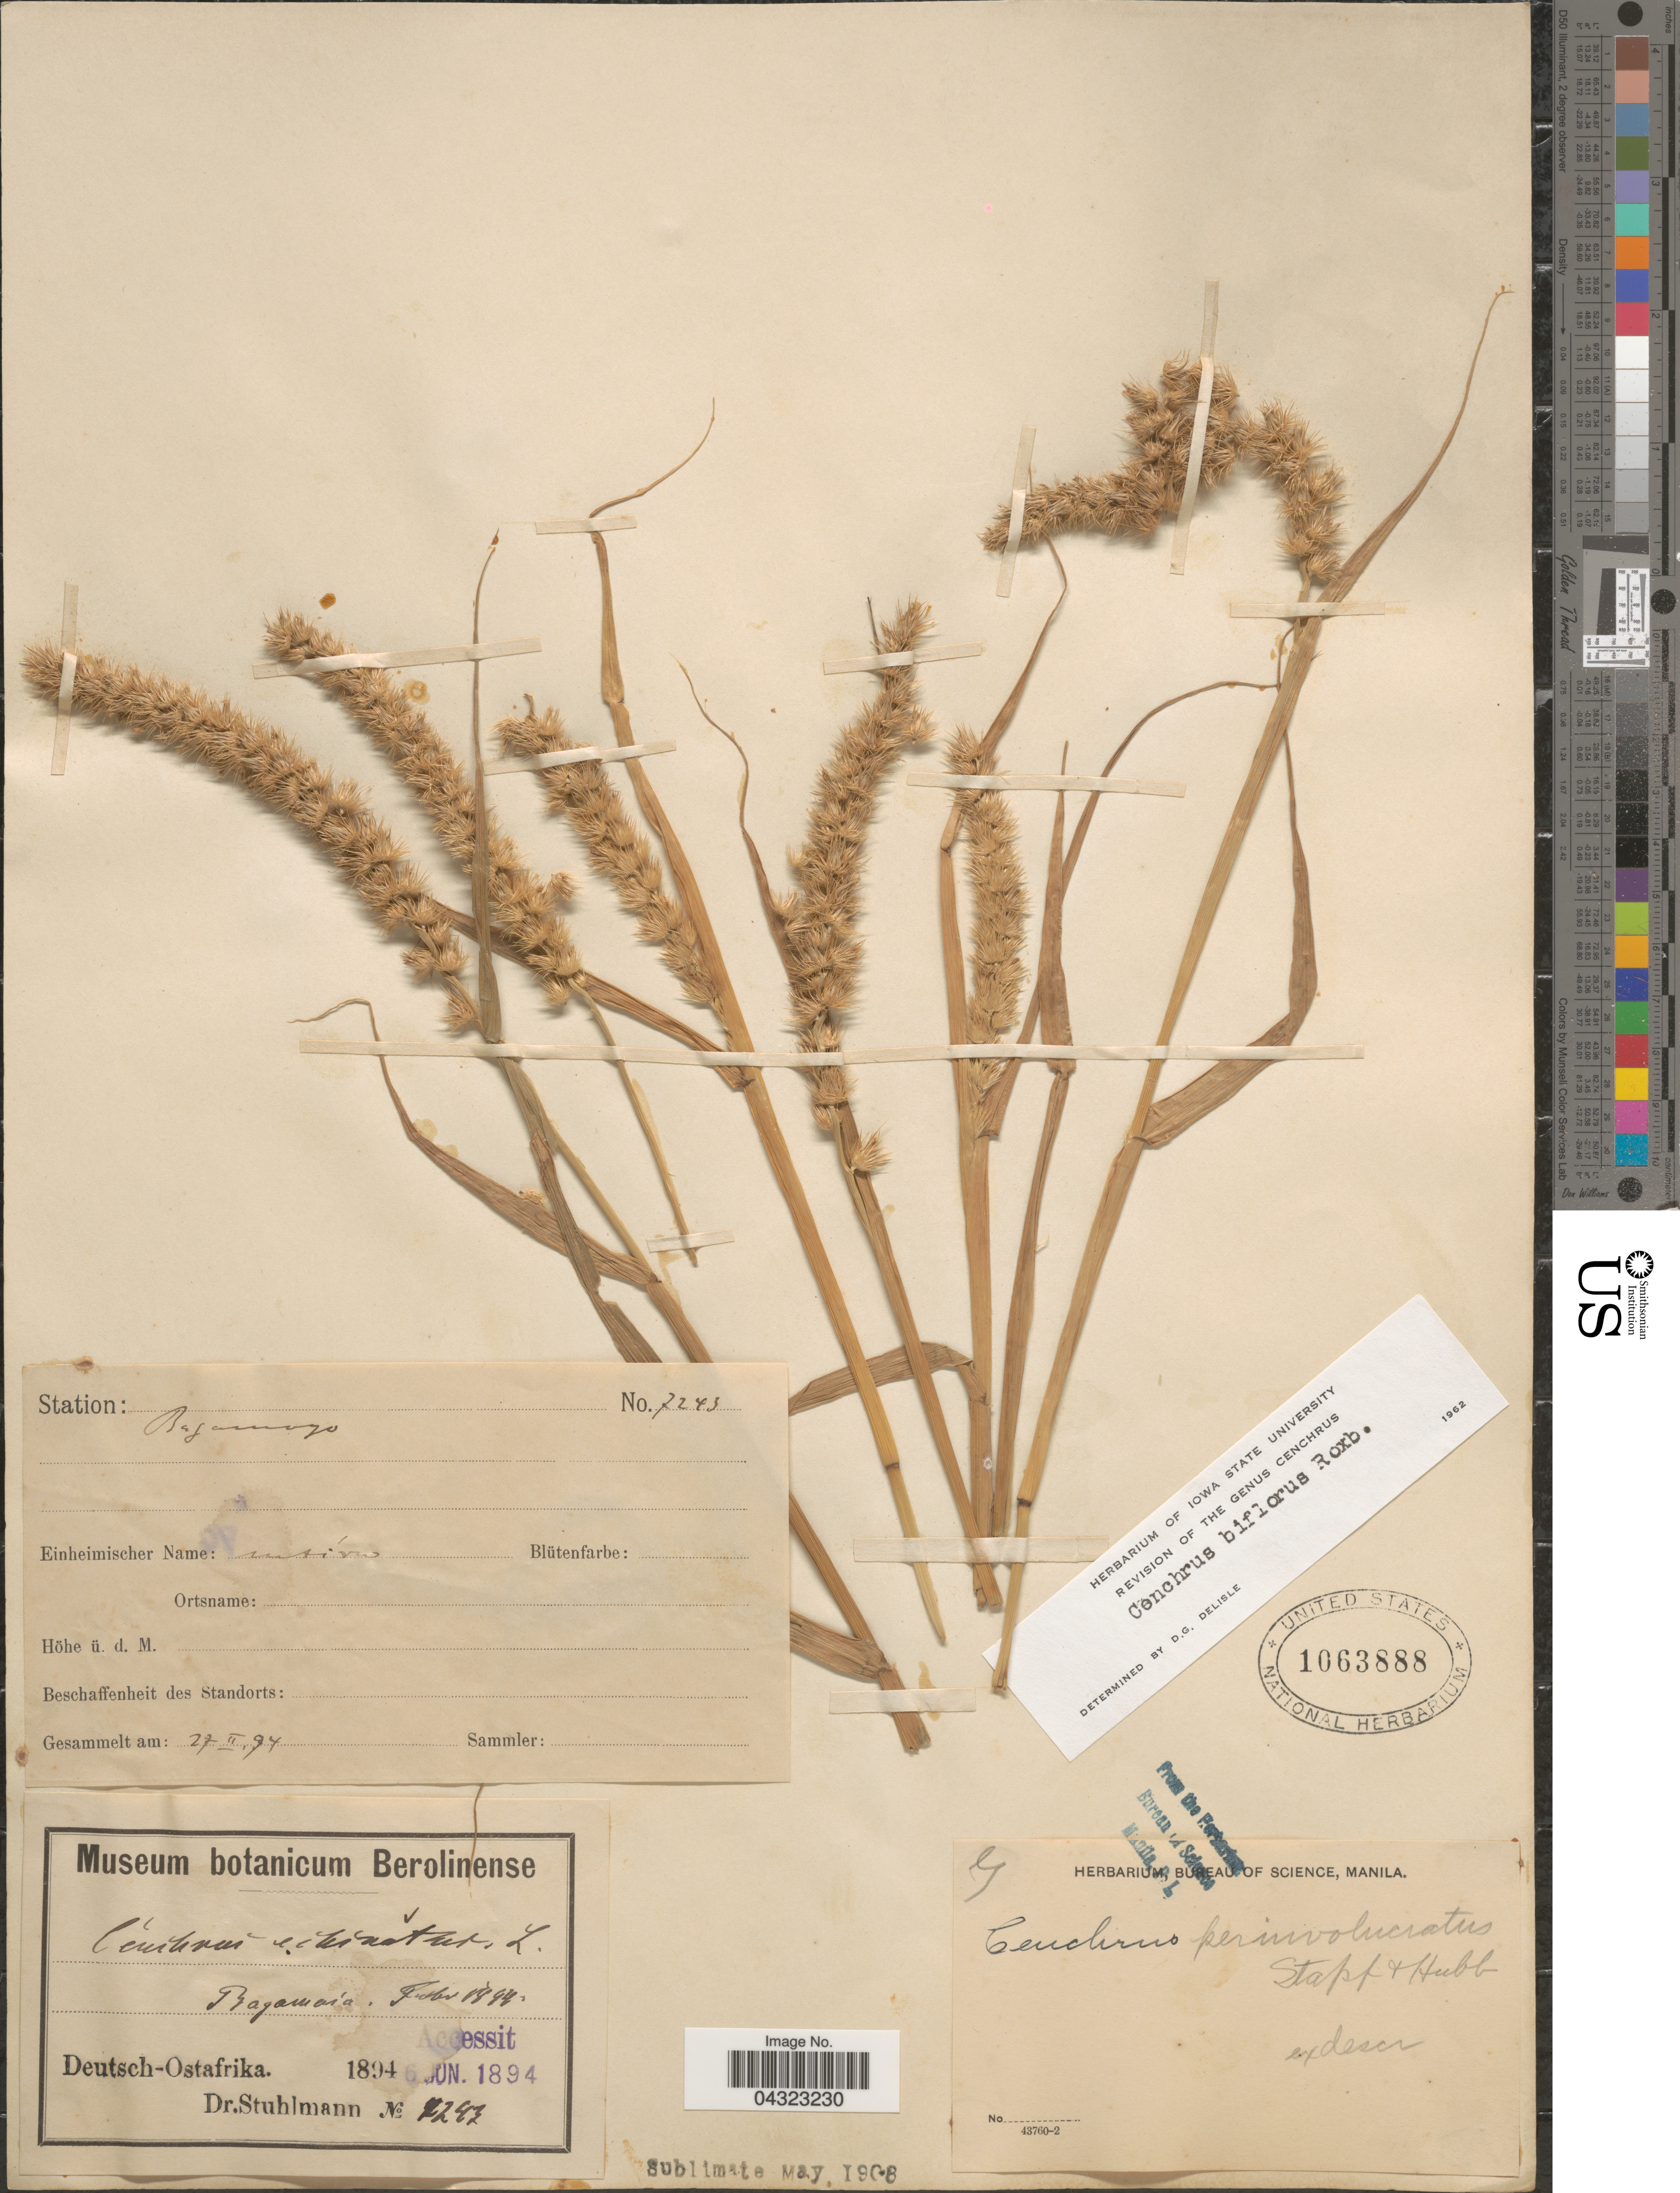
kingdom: Plantae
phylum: Tracheophyta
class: Liliopsida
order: Poales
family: Poaceae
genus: Cenchrus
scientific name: Cenchrus biflorus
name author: Roxb.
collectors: -. Stuhlmann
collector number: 7243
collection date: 1894-02-27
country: Tanzania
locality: Bagamoia. Deutsch-Ostafrika.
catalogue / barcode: US 1063888